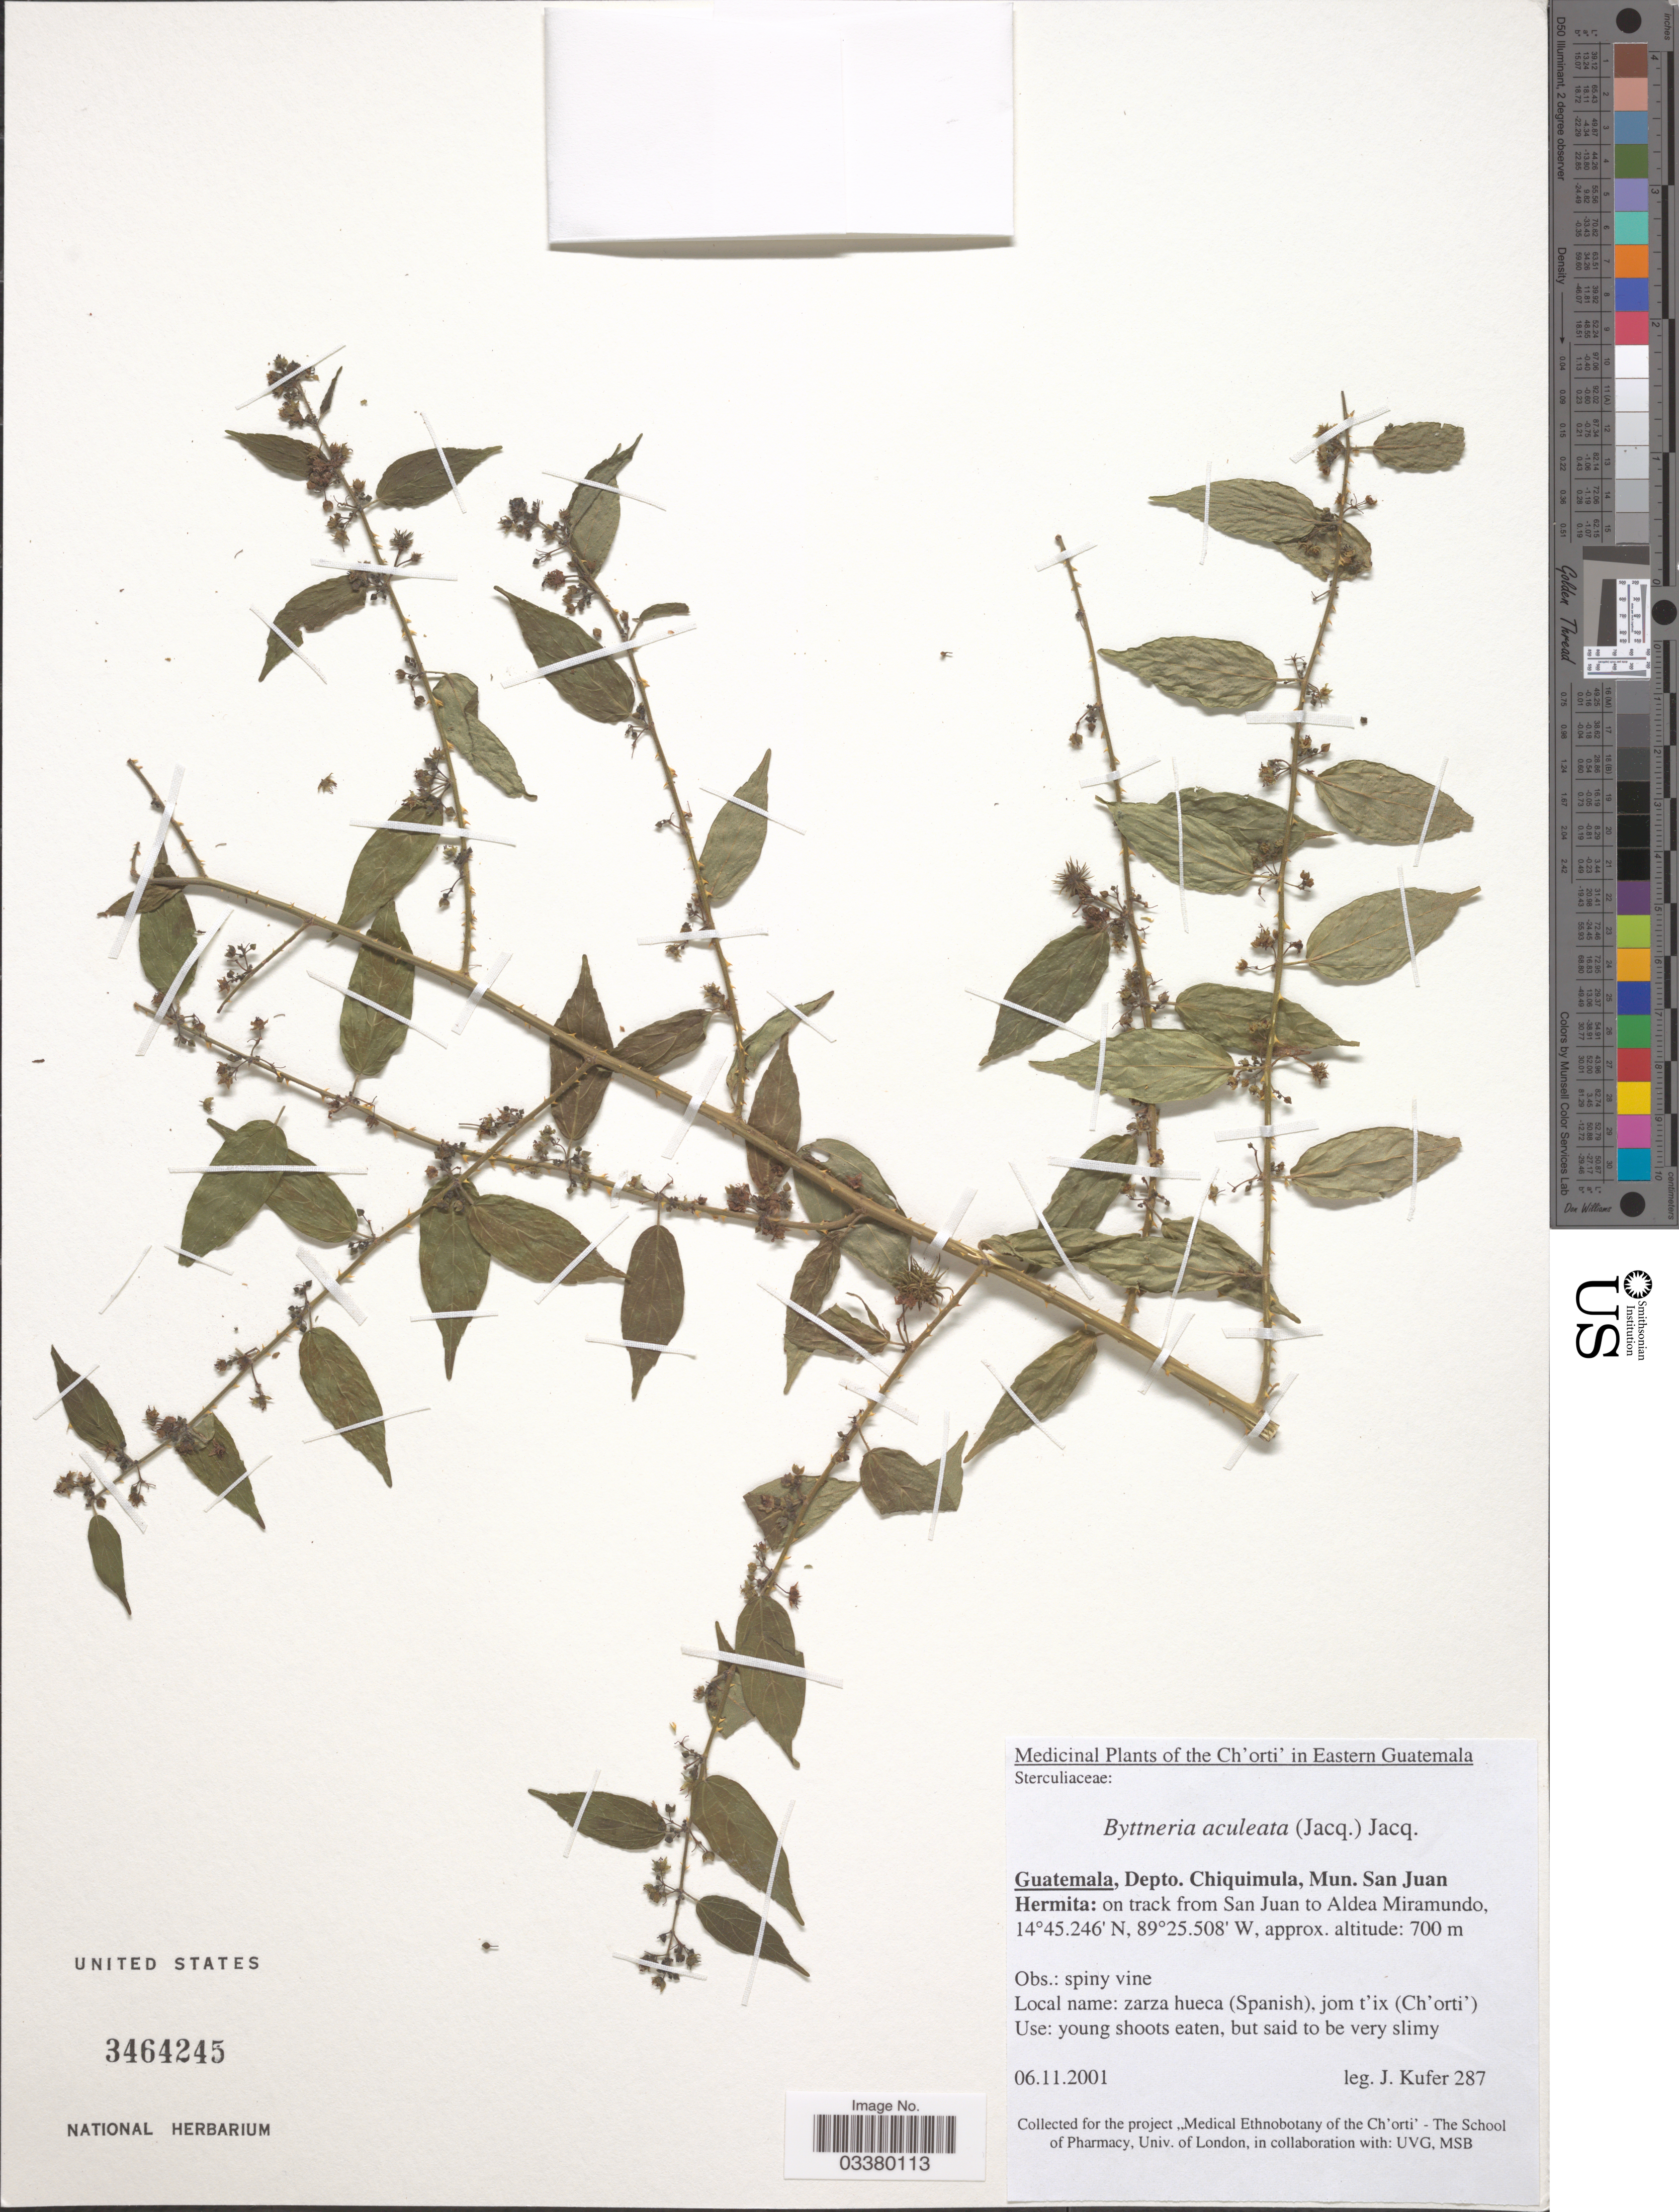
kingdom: Plantae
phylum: Tracheophyta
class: Magnoliopsida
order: Malvales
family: Malvaceae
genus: Byttneria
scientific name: Byttneria aculeata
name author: (Jacq.) Jacq.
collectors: J. Kufer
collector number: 287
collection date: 2001-11-06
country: Guatemala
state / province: Chiquimula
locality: Depto. Chiquimula, Mun. San Juan Hermita: on track from San Juan to Aldea Miramundo.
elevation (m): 700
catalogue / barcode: US 3464245